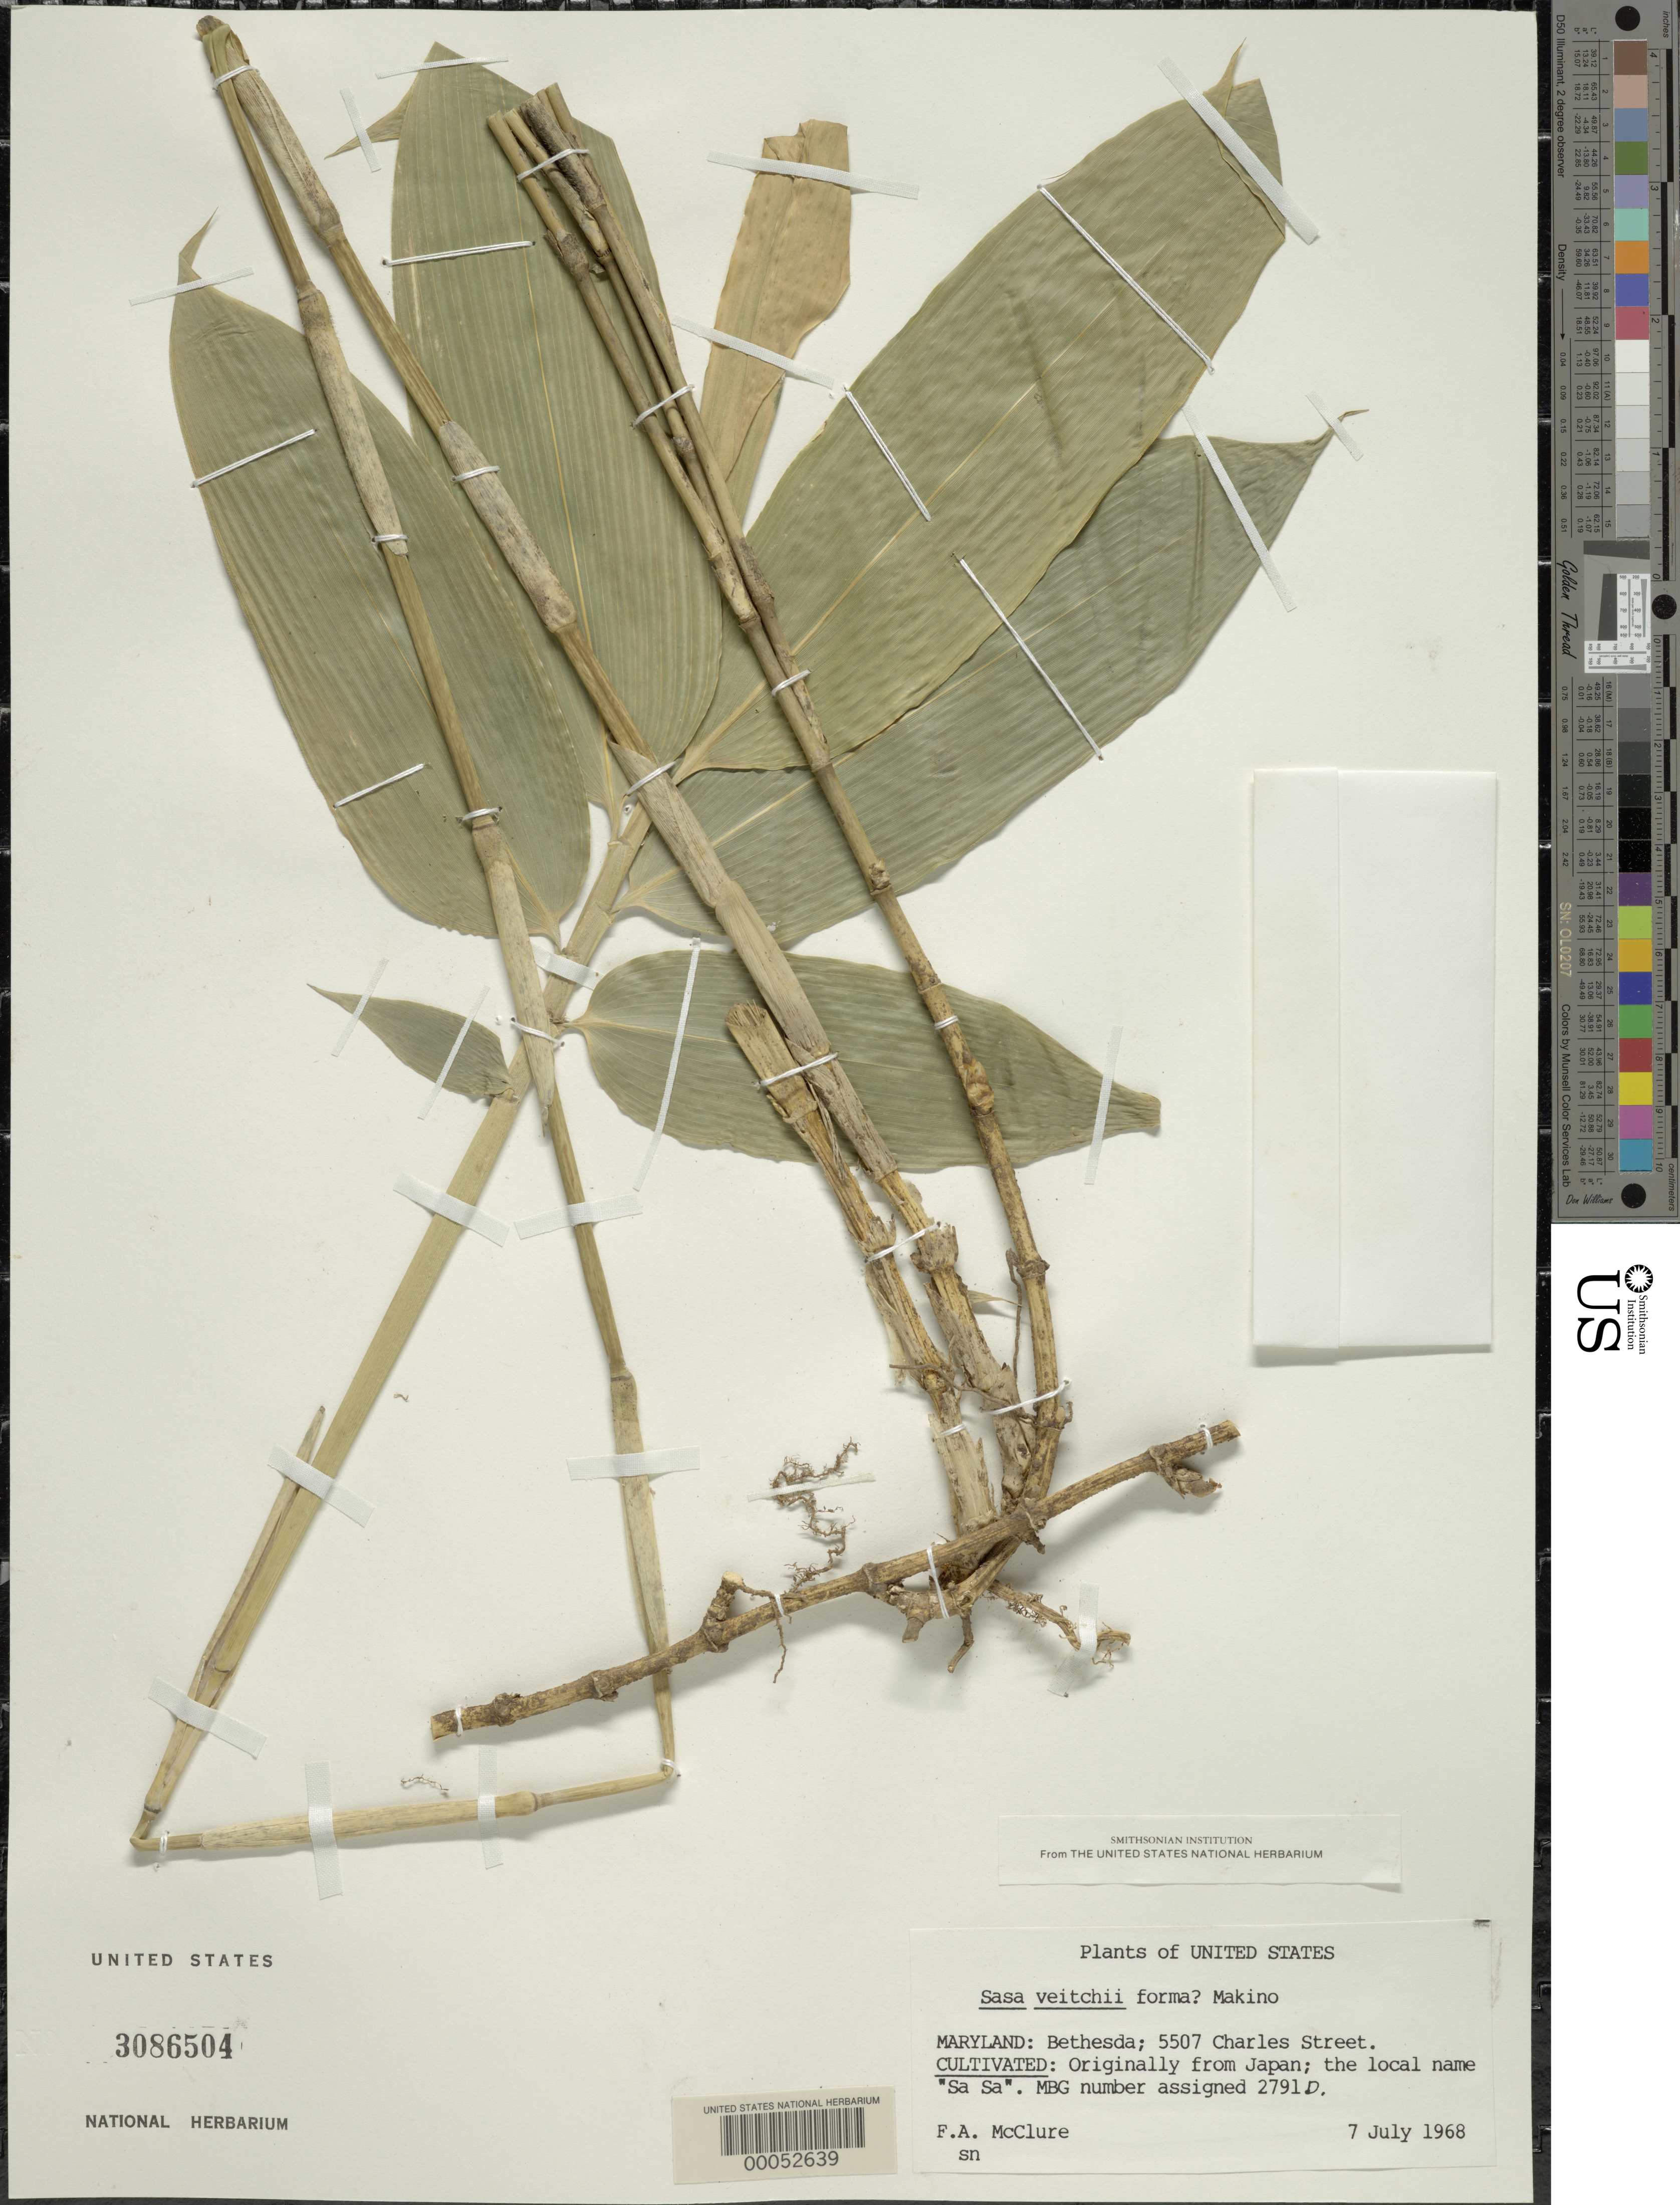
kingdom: Plantae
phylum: Tracheophyta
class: Liliopsida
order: Poales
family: Poaceae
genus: Sasa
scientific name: Sasa veitchii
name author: (Carrière) Rehder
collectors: F. A. McClure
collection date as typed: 07 Jul 1968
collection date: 1968-07-07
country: United States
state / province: Maryland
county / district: Montgomery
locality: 5507 Charles Street, Bethesda (McClure's garden)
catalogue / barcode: US 3086504